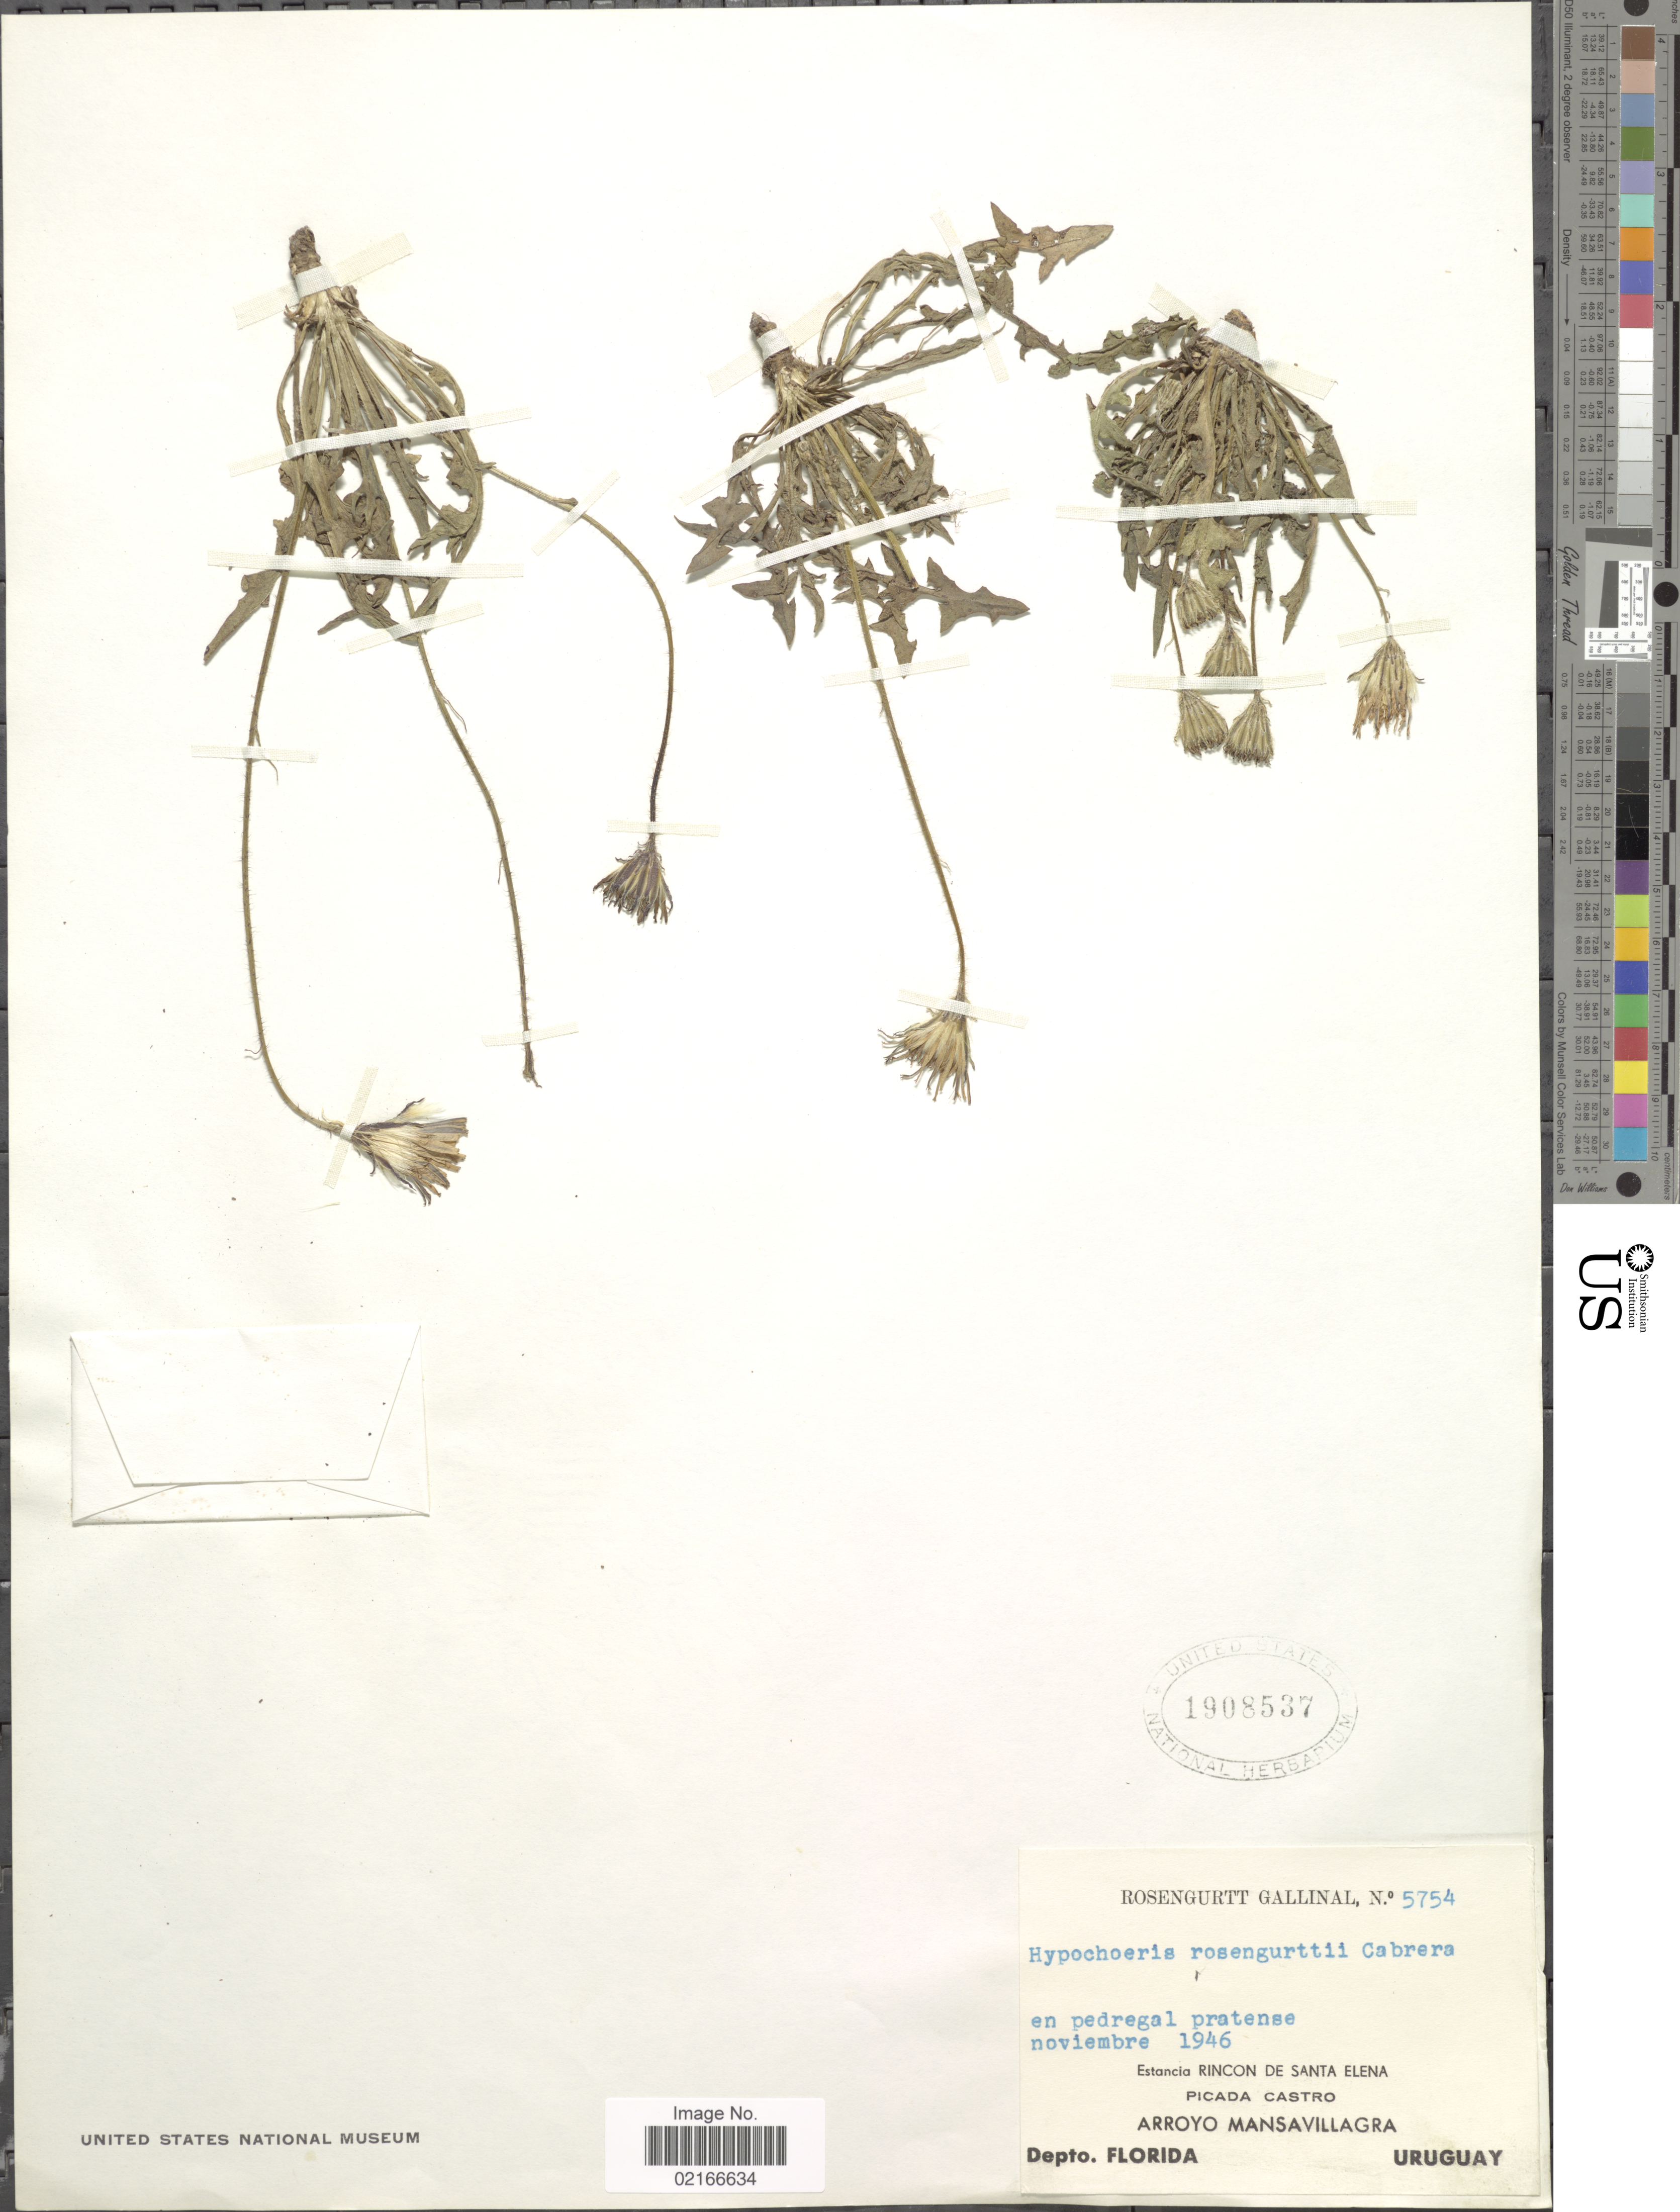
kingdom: Plantae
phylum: Tracheophyta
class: Magnoliopsida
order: Asterales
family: Asteraceae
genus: Hypochaeris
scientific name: Hypochaeris lutea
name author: (Vell.) Britton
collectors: R. Gallinal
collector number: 5754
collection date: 1946-11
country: Uruguay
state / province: Florida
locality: Estancia Rincon de Santa Elena. Picada Castro. Arroyo Mansavillagra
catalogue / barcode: US 1908537